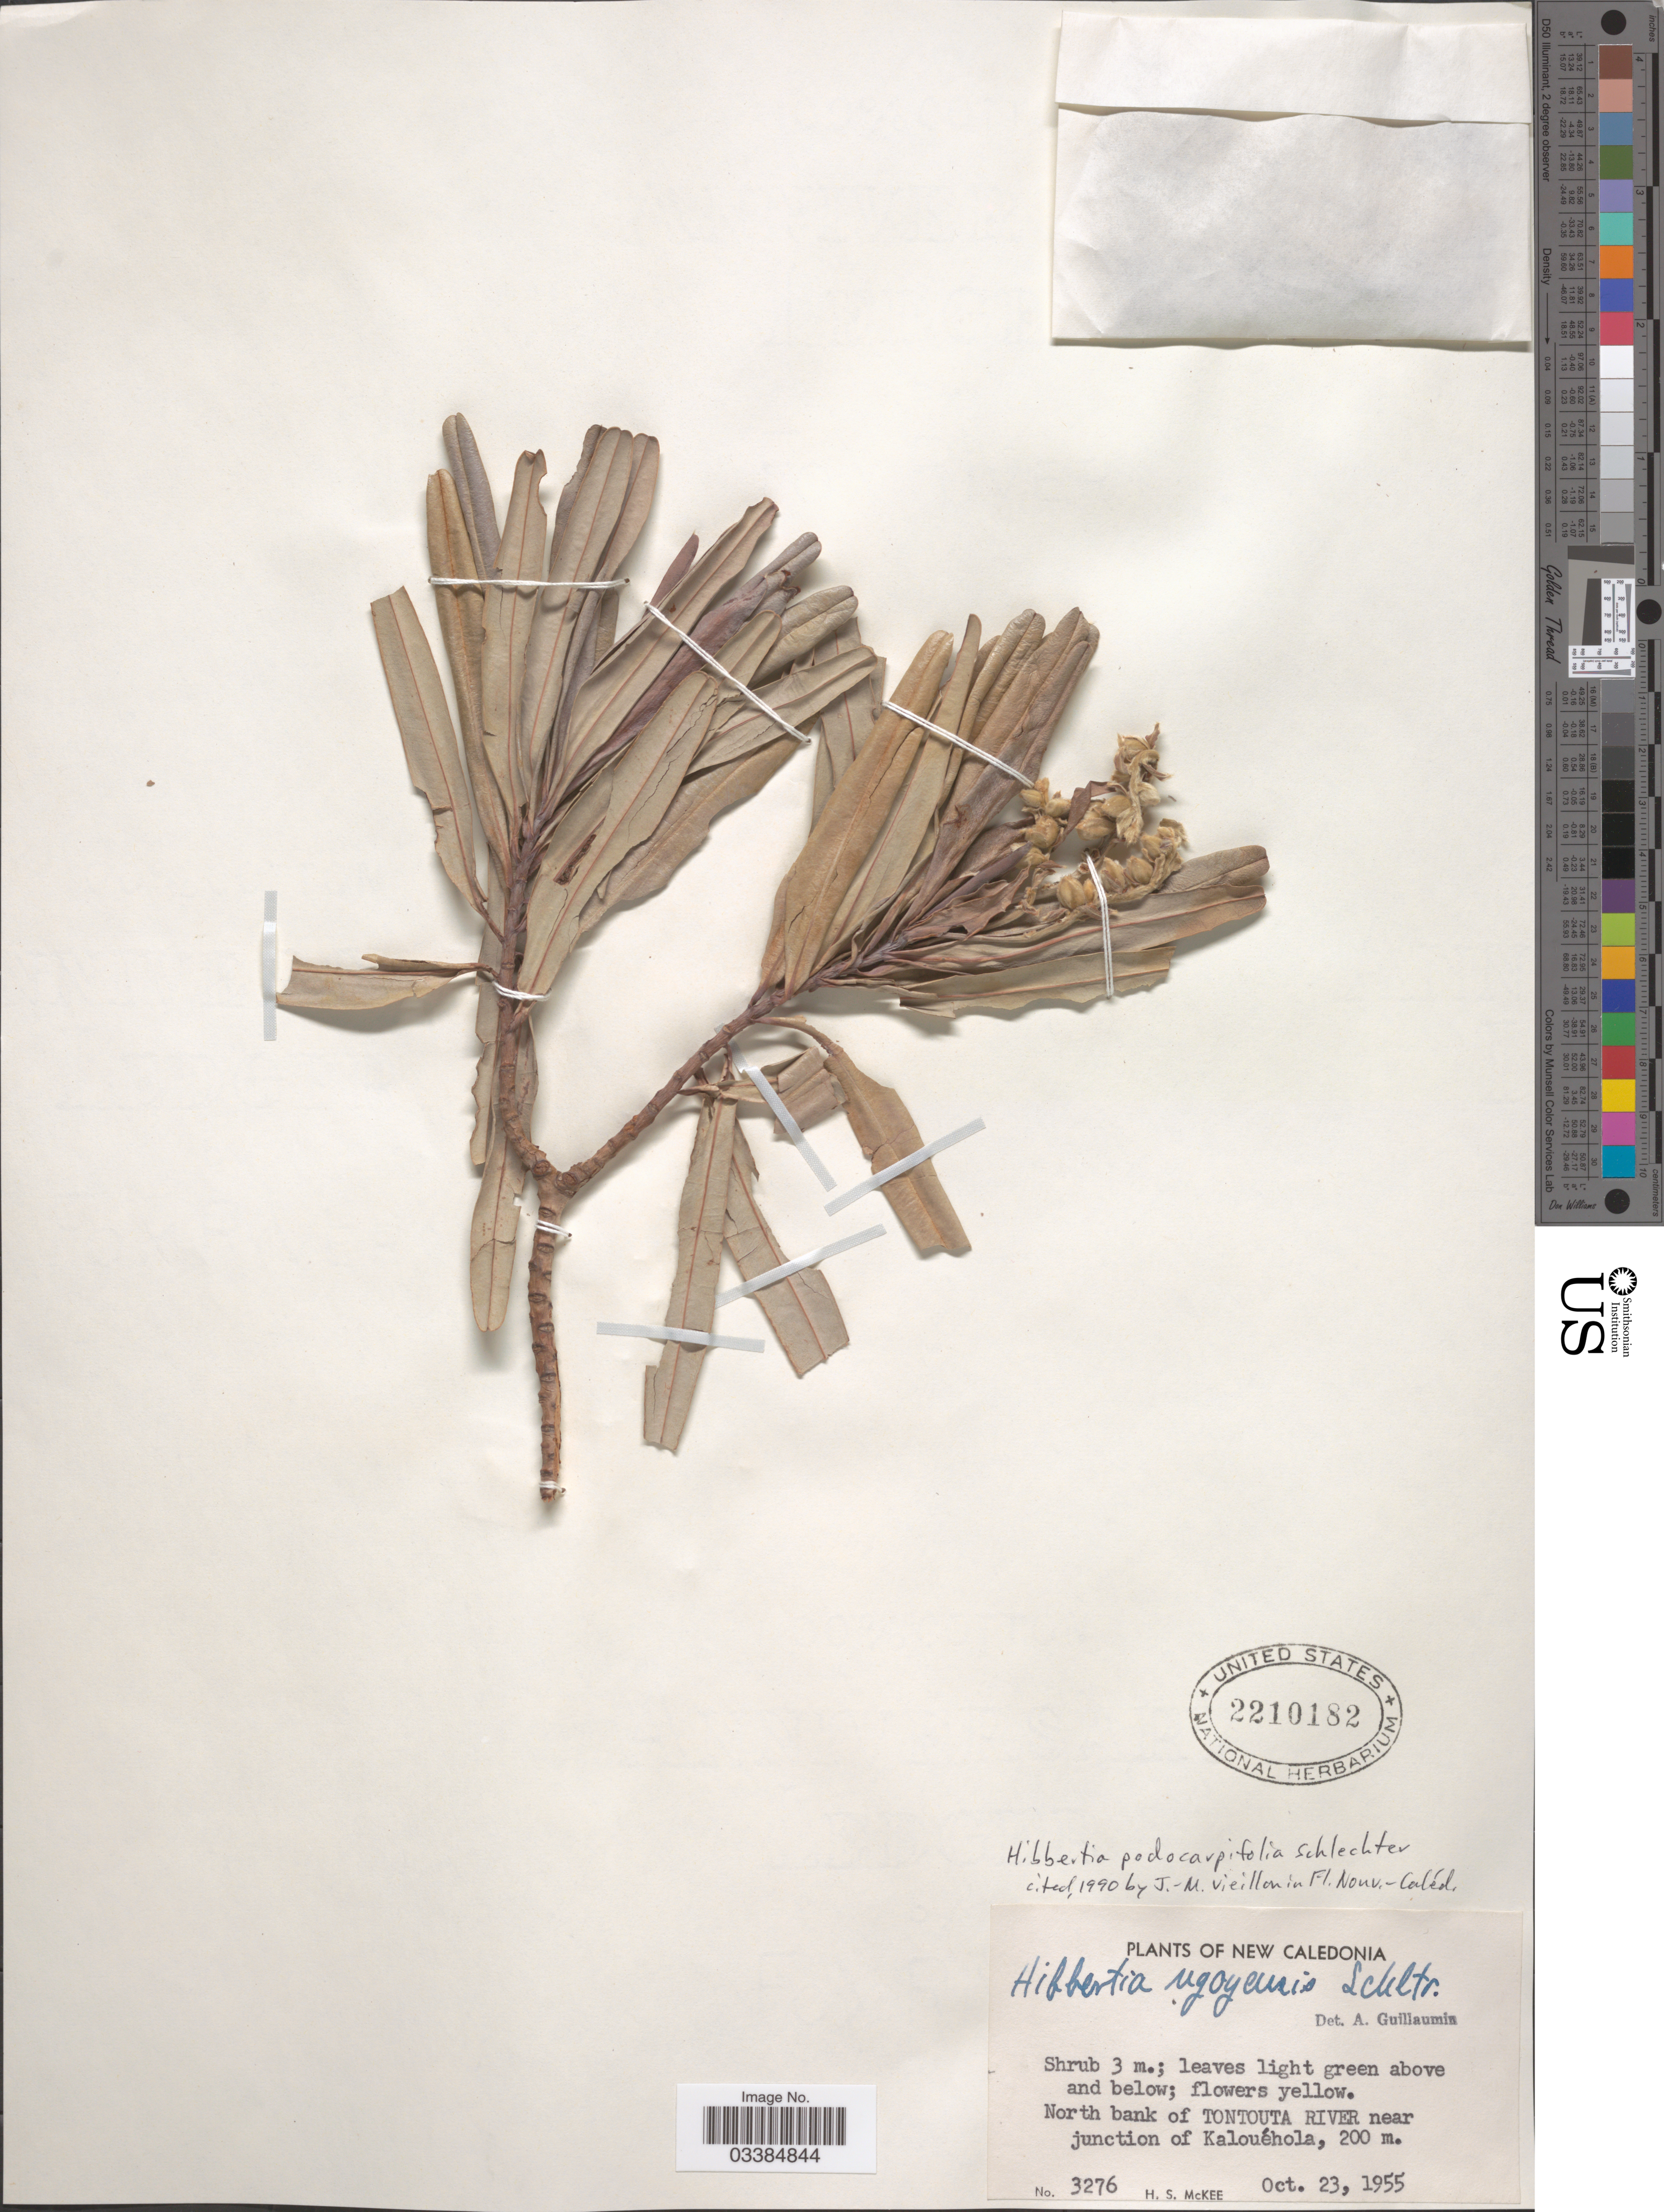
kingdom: Plantae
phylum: Tracheophyta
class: Magnoliopsida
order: Dilleniales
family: Dilleniaceae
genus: Hibbertia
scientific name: Hibbertia podocarpifolia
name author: Schltr.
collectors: H. S. McKee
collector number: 3276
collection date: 1955-10-23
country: New Caledonia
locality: North bank of Tontouta River near junction of Kalouéhola.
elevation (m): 200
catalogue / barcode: US 2210182